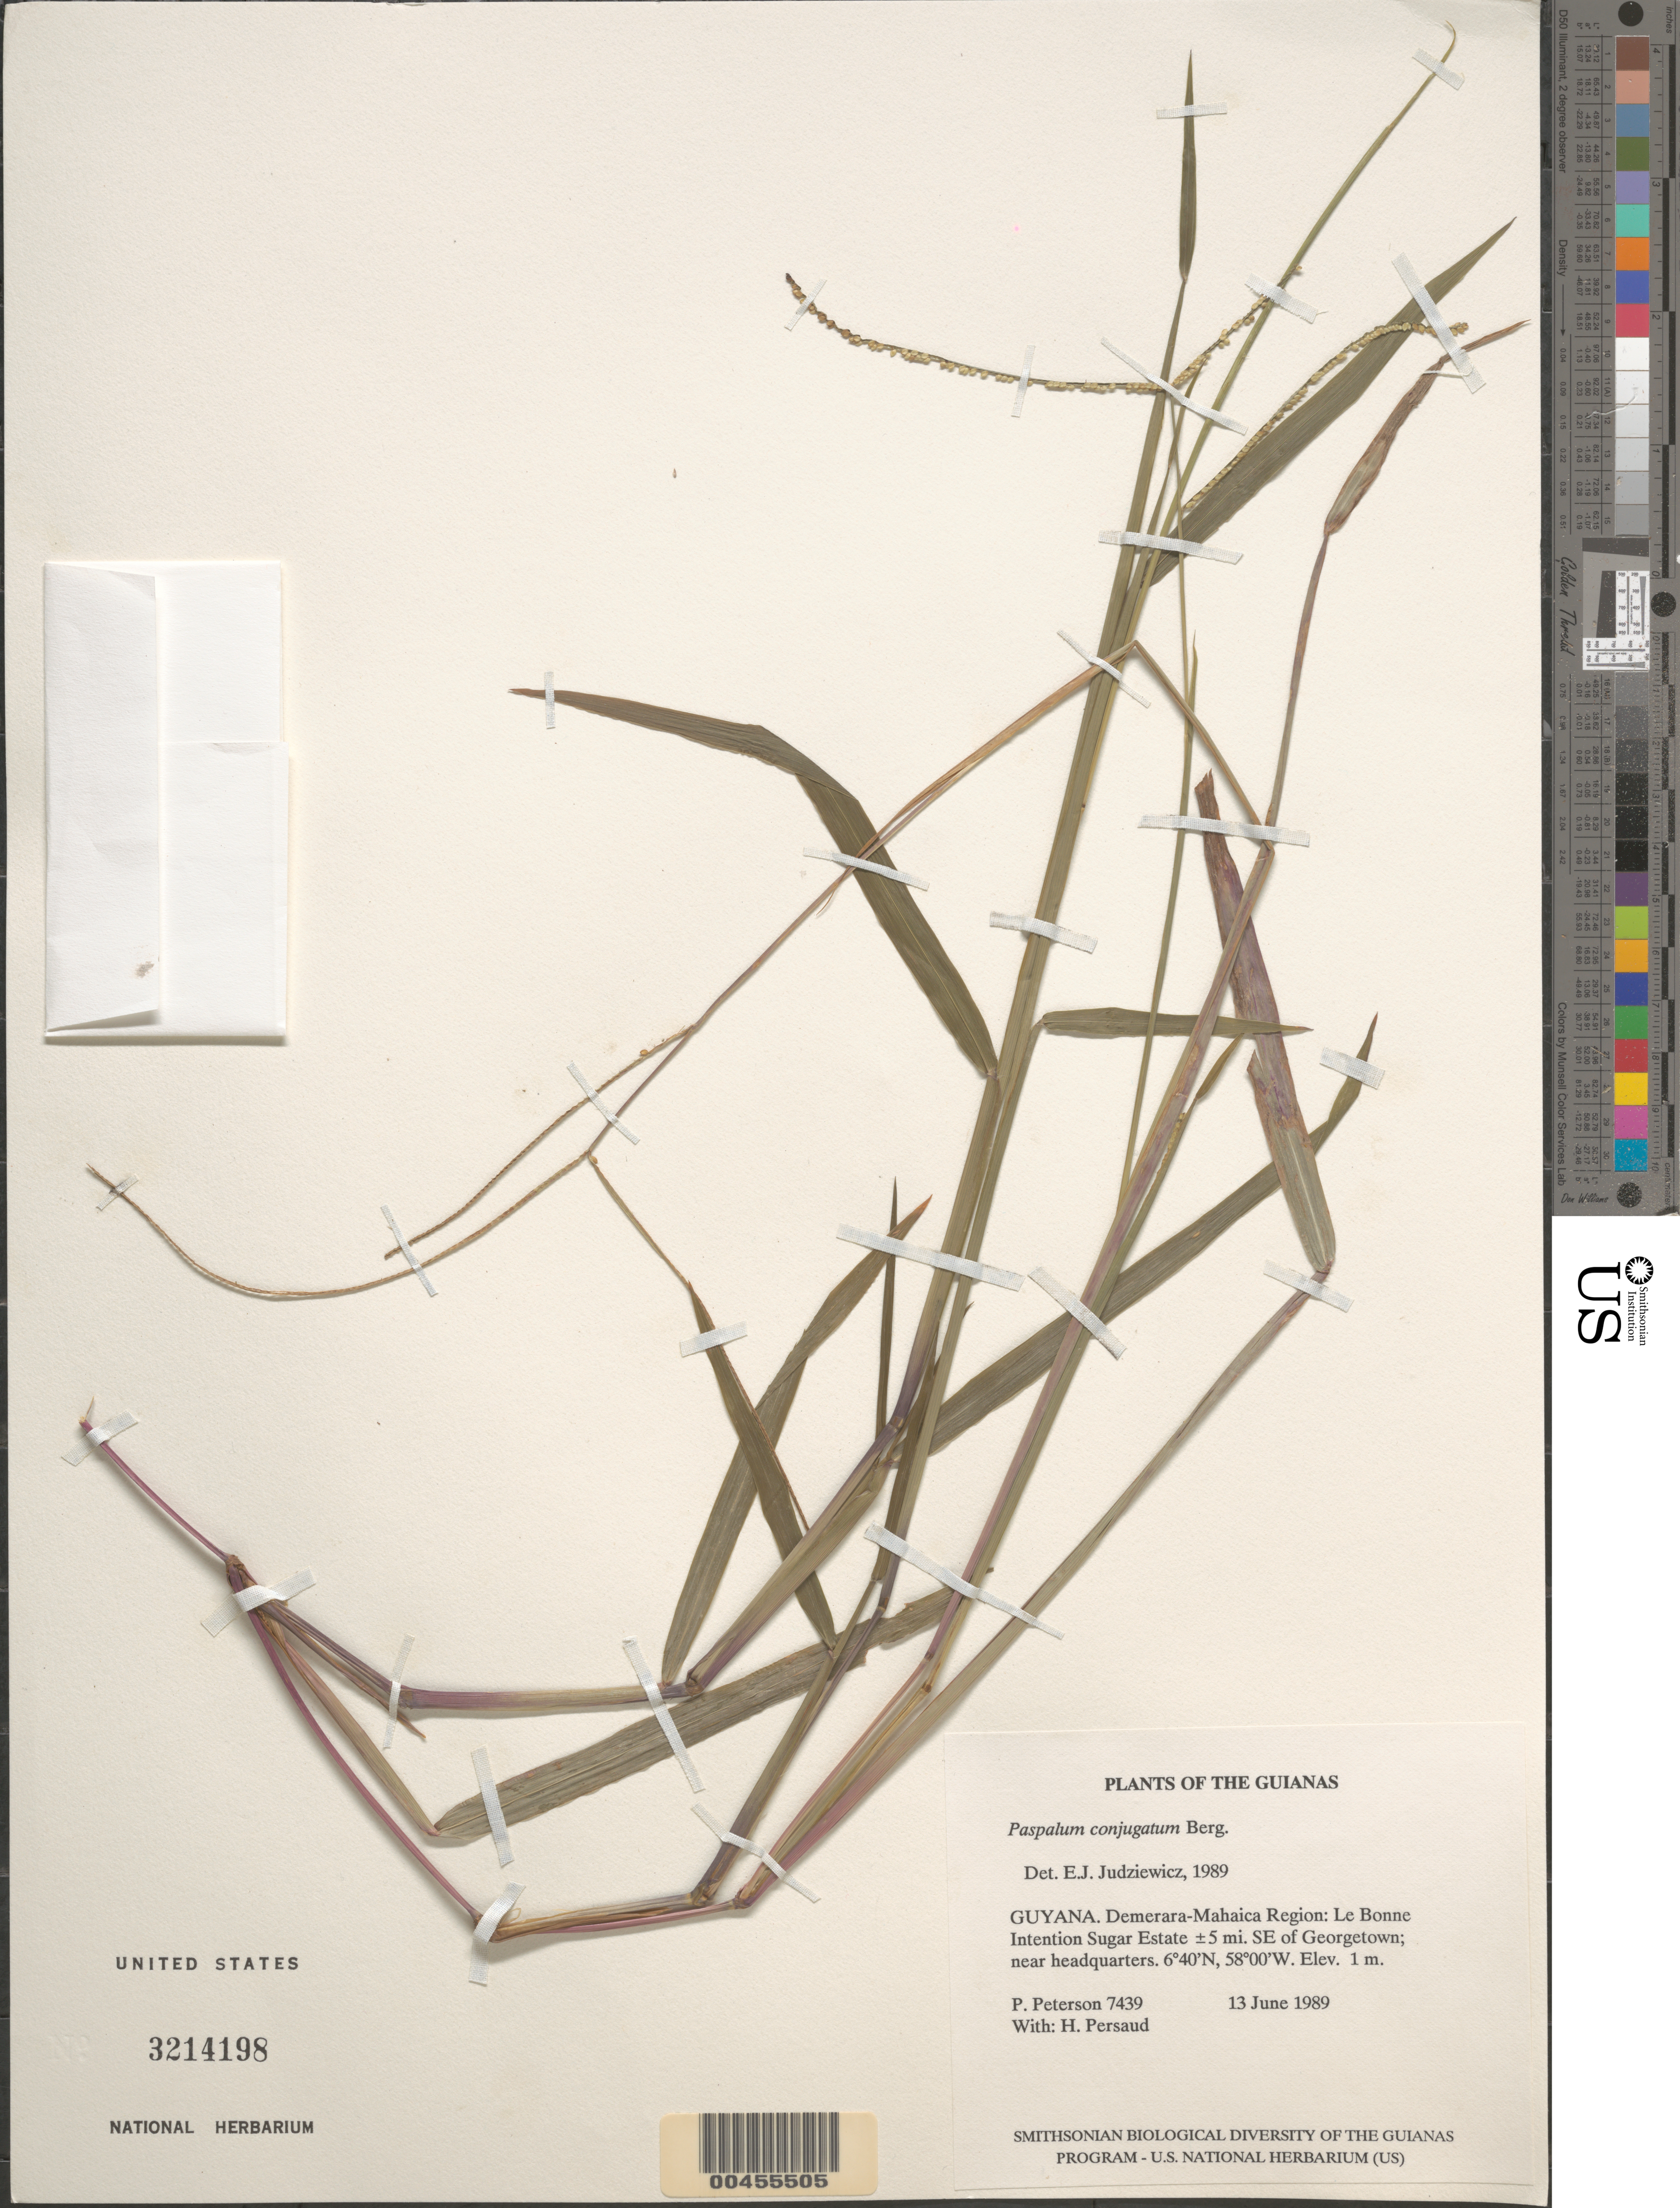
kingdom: Plantae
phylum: Tracheophyta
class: Liliopsida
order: Poales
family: Poaceae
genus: Paspalum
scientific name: Paspalum conjugatum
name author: P.J. Bergius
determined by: Judziewicz, E. J.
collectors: P. M. Peterson & H. Persaud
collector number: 7439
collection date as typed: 13 June 1989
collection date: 1989-06-13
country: Guyana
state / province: Demerara-Mahaica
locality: Le Bonne Intention Sugar Estate ±5 mi. SE of Georgetown; near headquarters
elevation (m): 1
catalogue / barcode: US 3214198